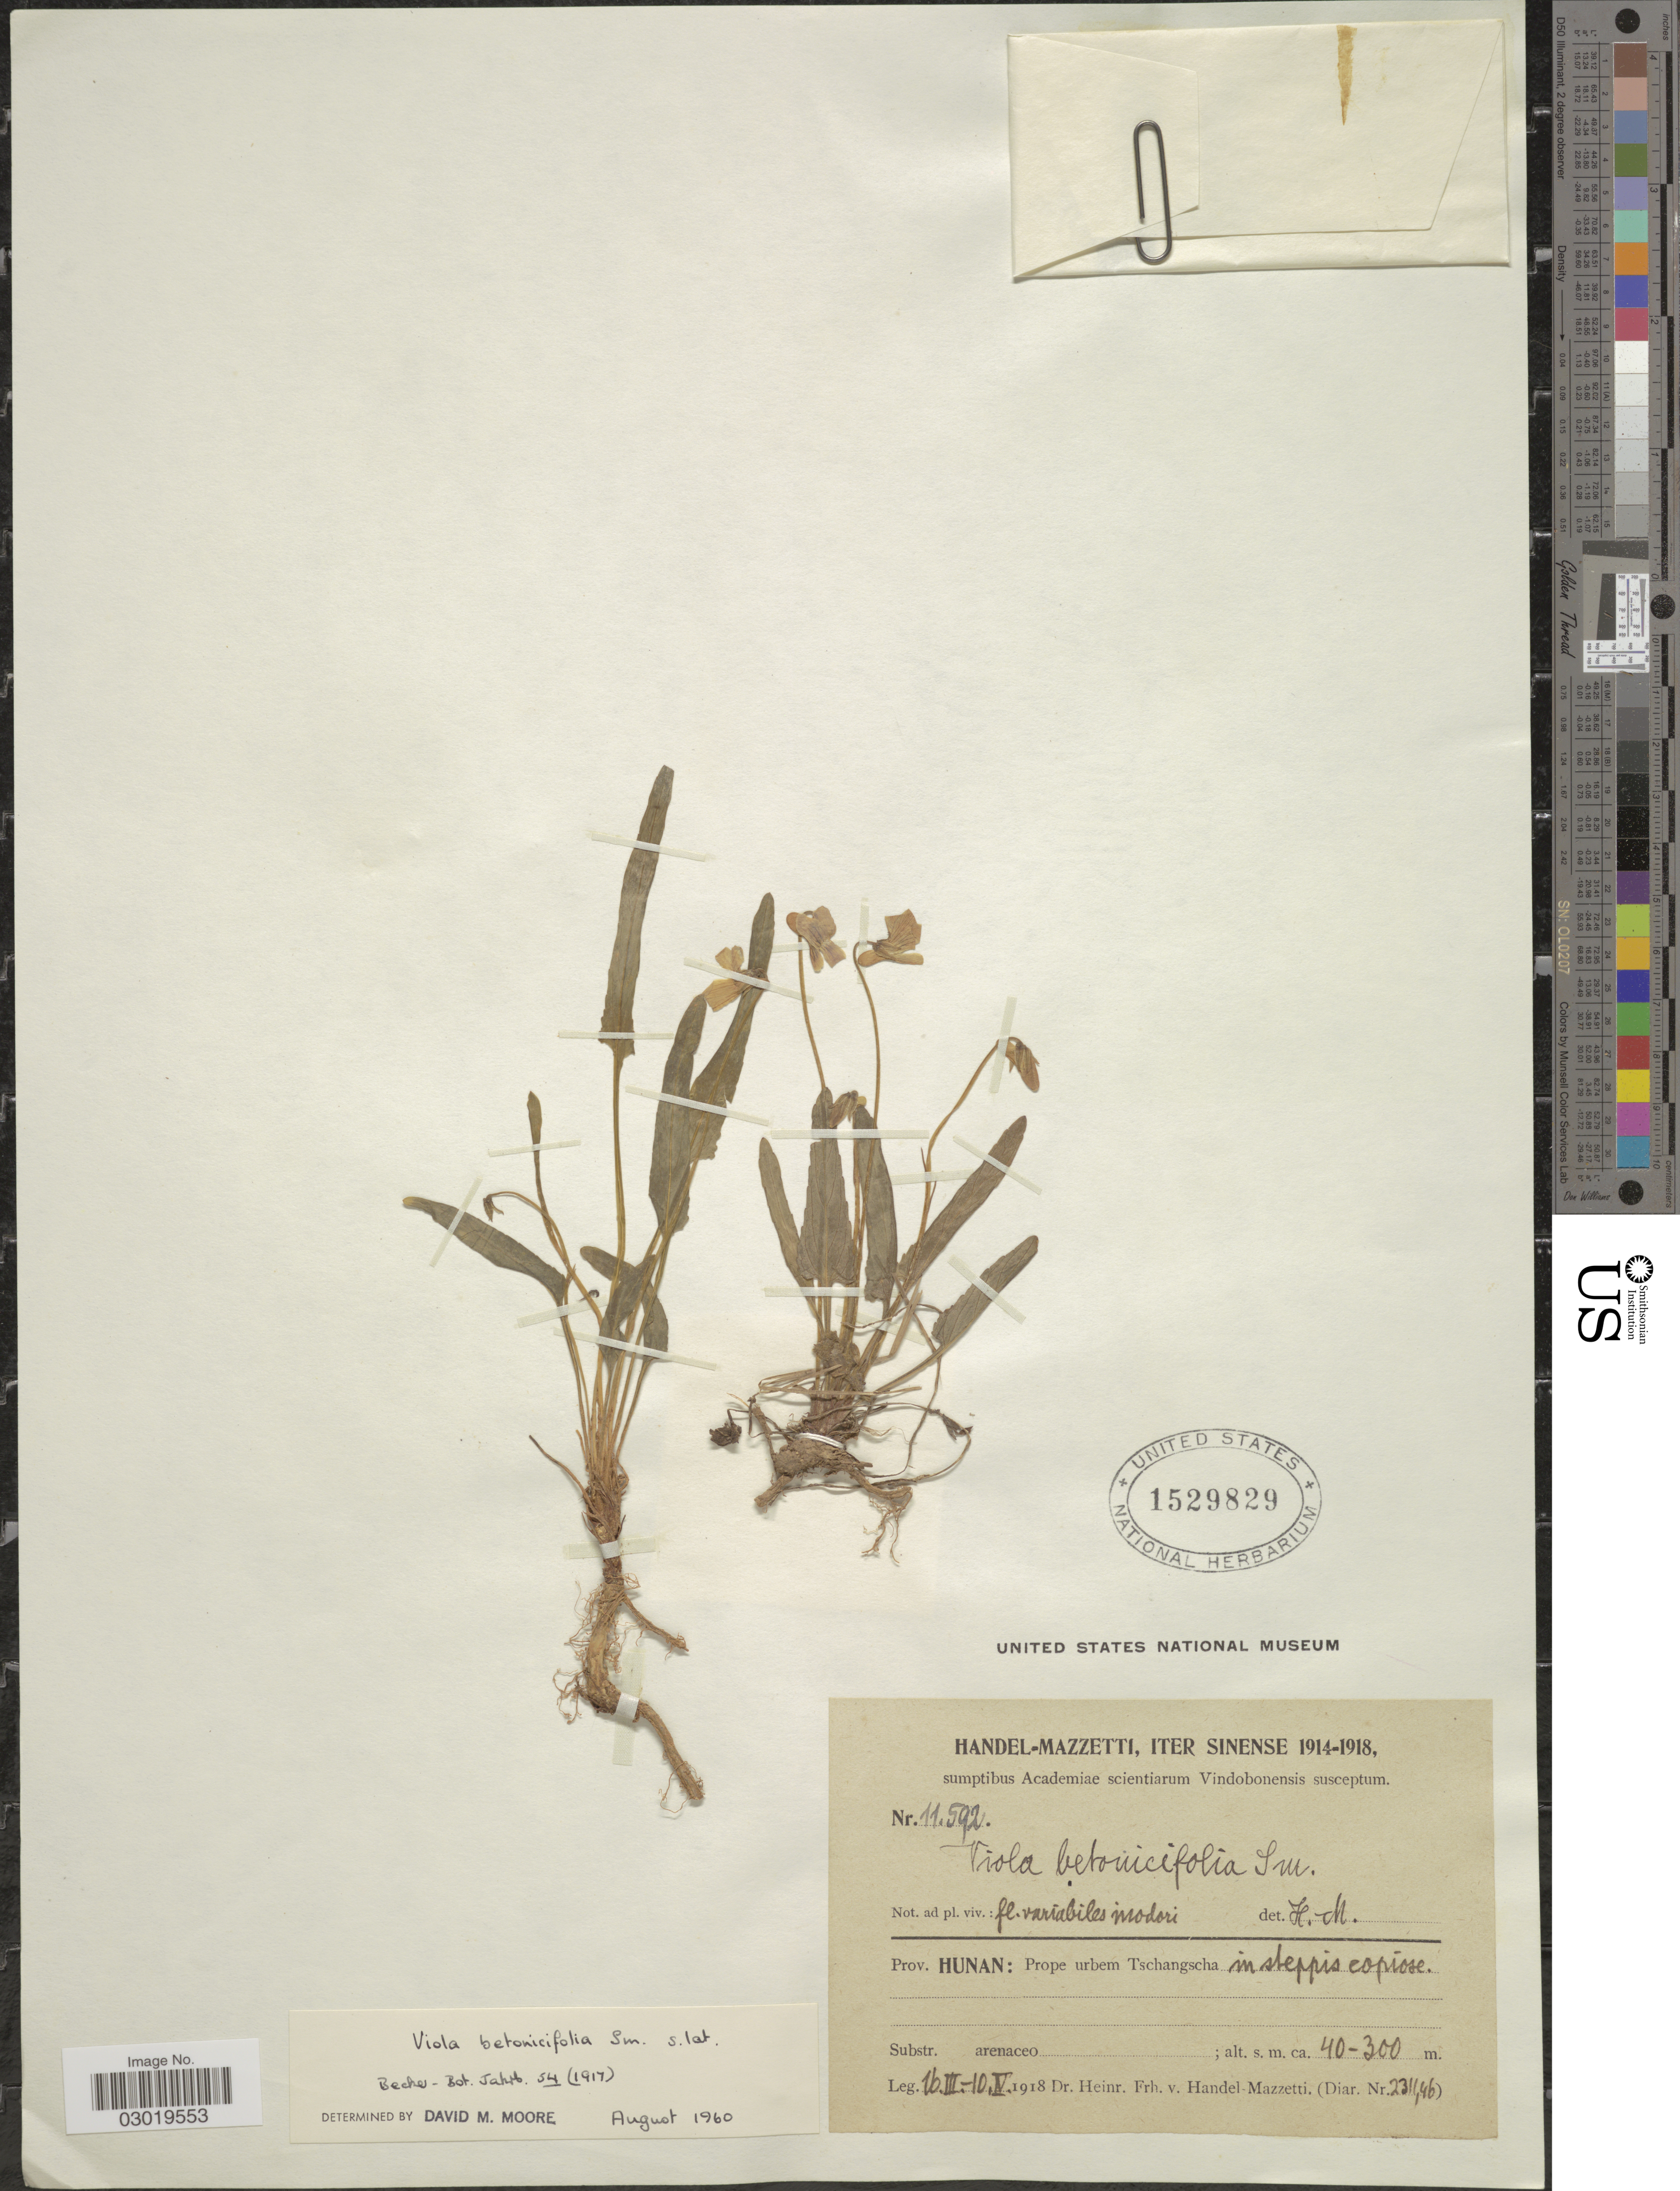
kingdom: Plantae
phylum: Tracheophyta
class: Magnoliopsida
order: Malpighiales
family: Violaceae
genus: Viola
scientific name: Viola betonicifolia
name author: Sm.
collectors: H. Handel-Mazzetti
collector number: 11592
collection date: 1918-03-16/1918-05-10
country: China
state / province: Hunan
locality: Prope urbem Tschangscha in steppis copiose.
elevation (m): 40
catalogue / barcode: US 1529829